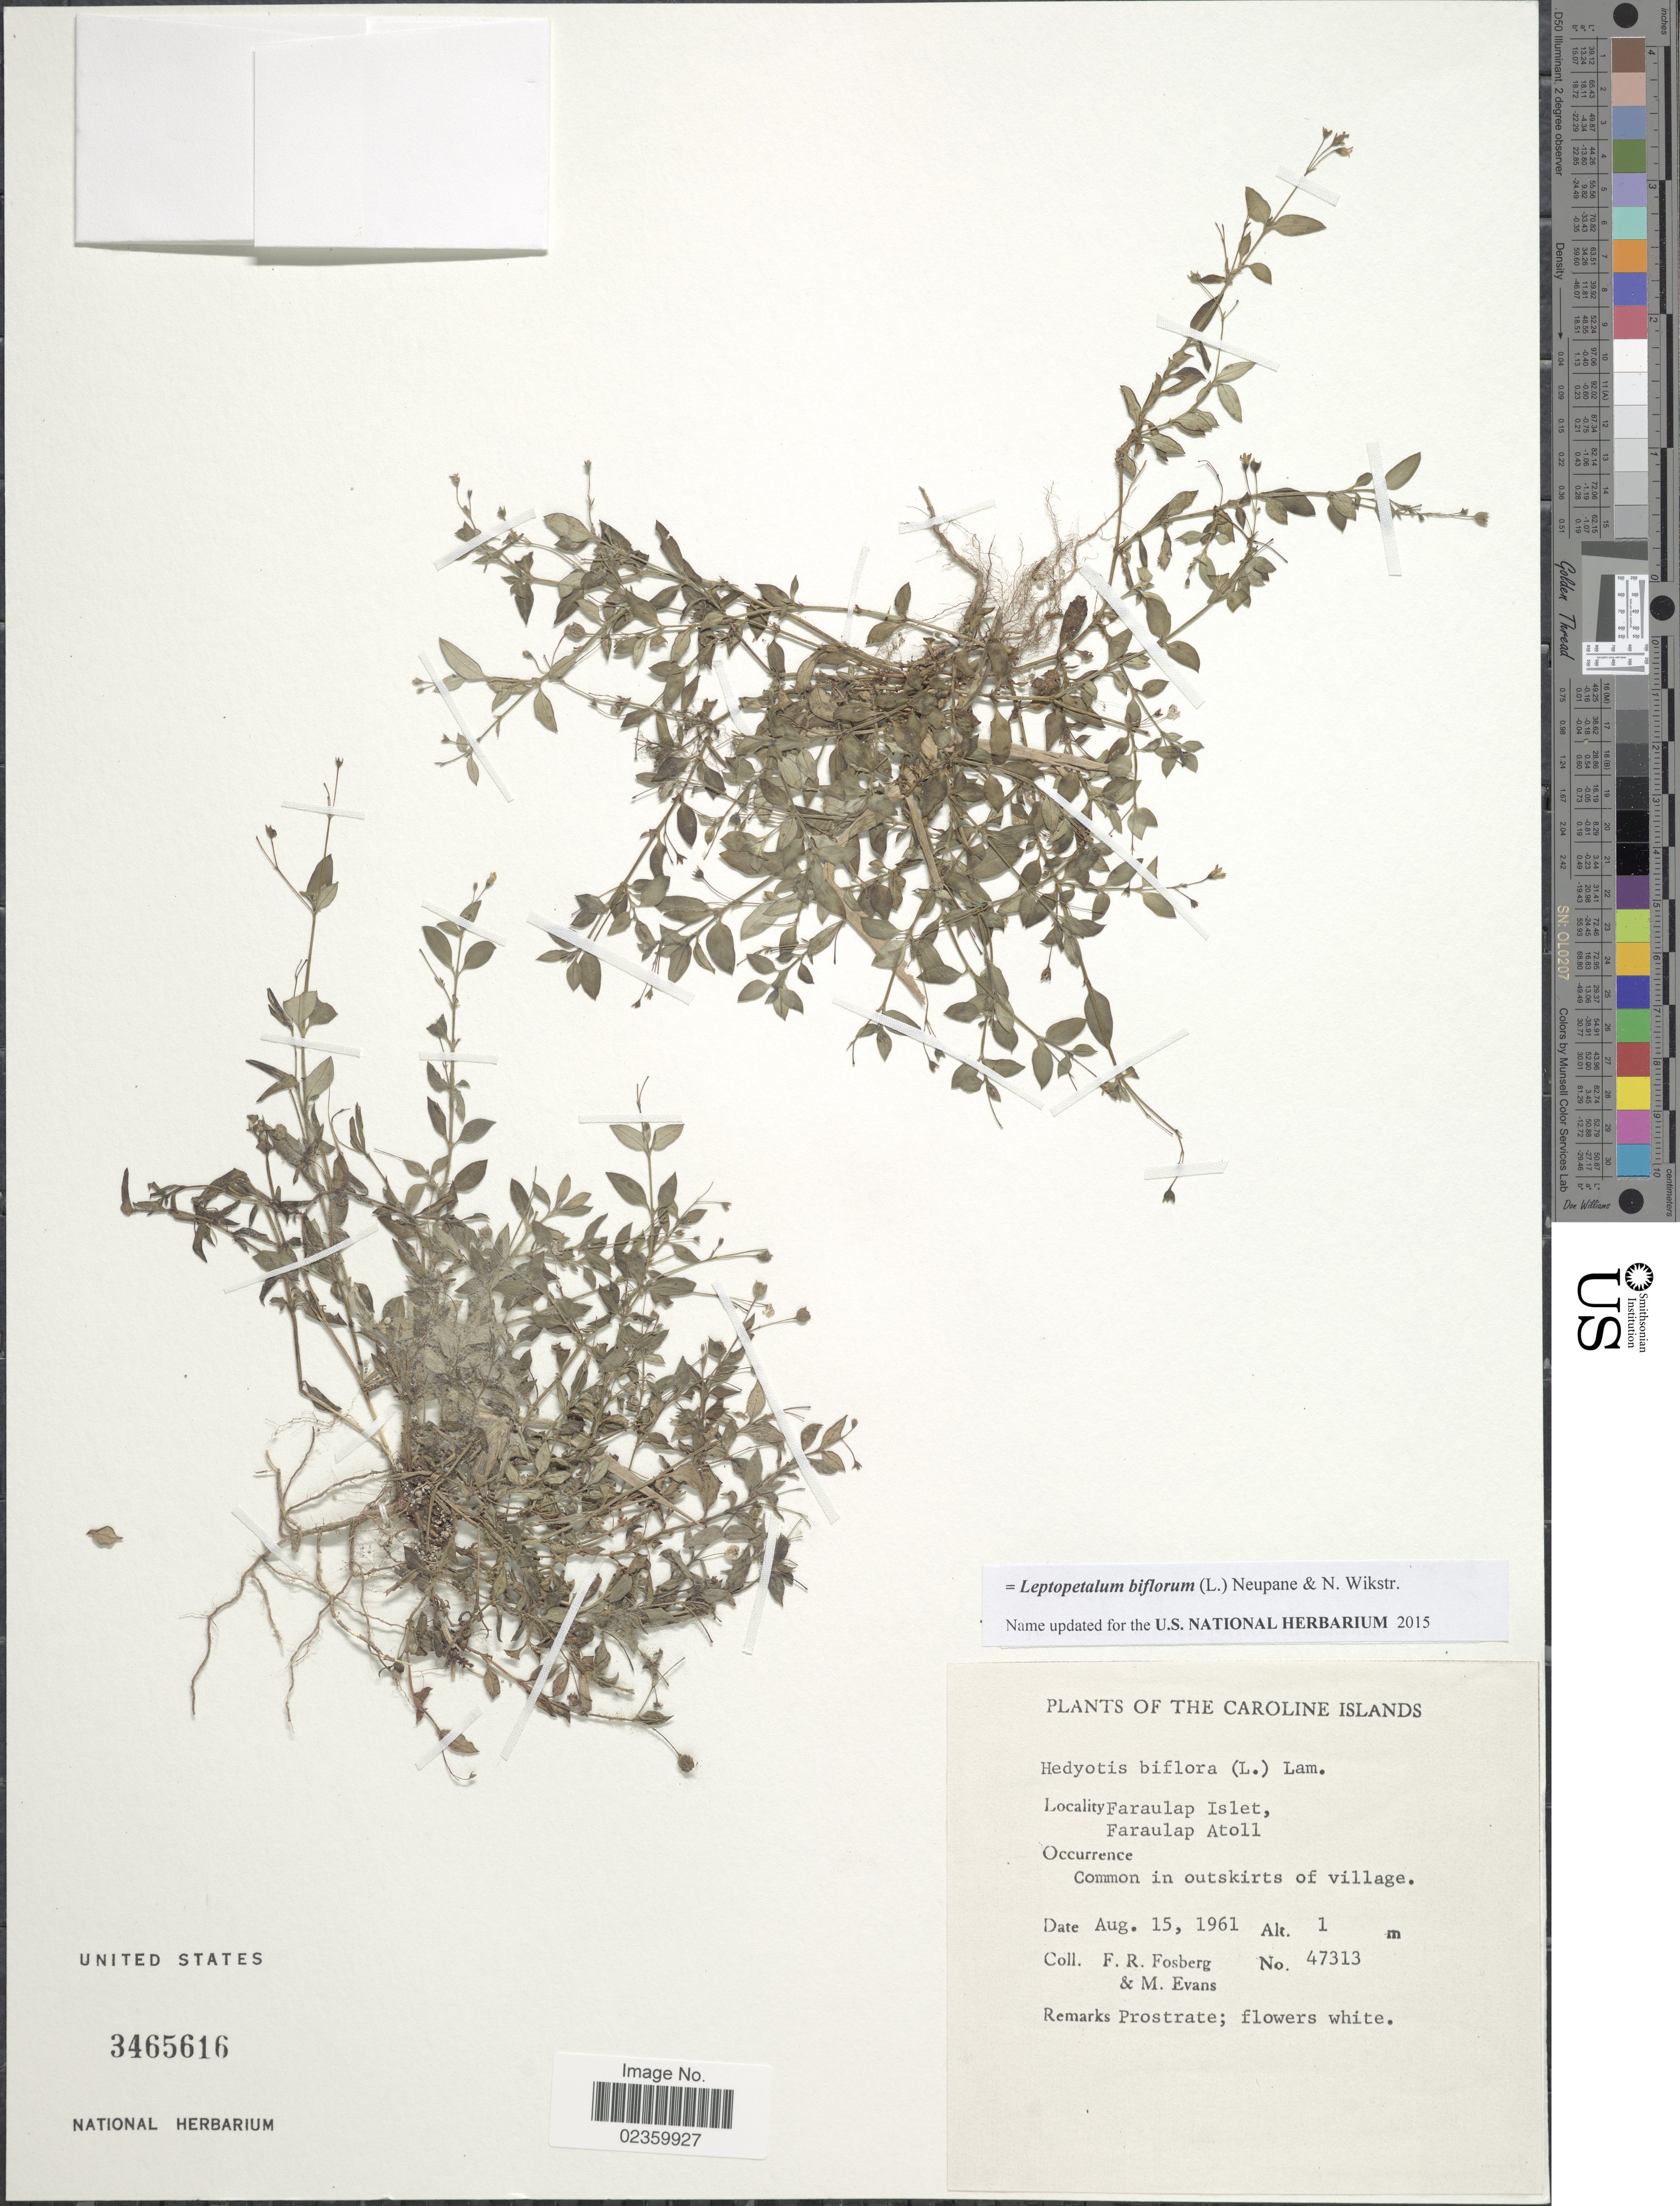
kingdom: Plantae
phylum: Tracheophyta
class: Magnoliopsida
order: Gentianales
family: Rubiaceae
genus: Leptopetalum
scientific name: Leptopetalum biflorum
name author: (L.) Neupane & N. Wikstr.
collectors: F. R. Fosberg & M. Evans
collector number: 47313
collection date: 1961-08-15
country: Micronesia, Federated States of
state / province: Yap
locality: The Caroline Islands. Faraulap Islet. Faraulap Atoll. In outskirts of village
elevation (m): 1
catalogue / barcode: US 3465616